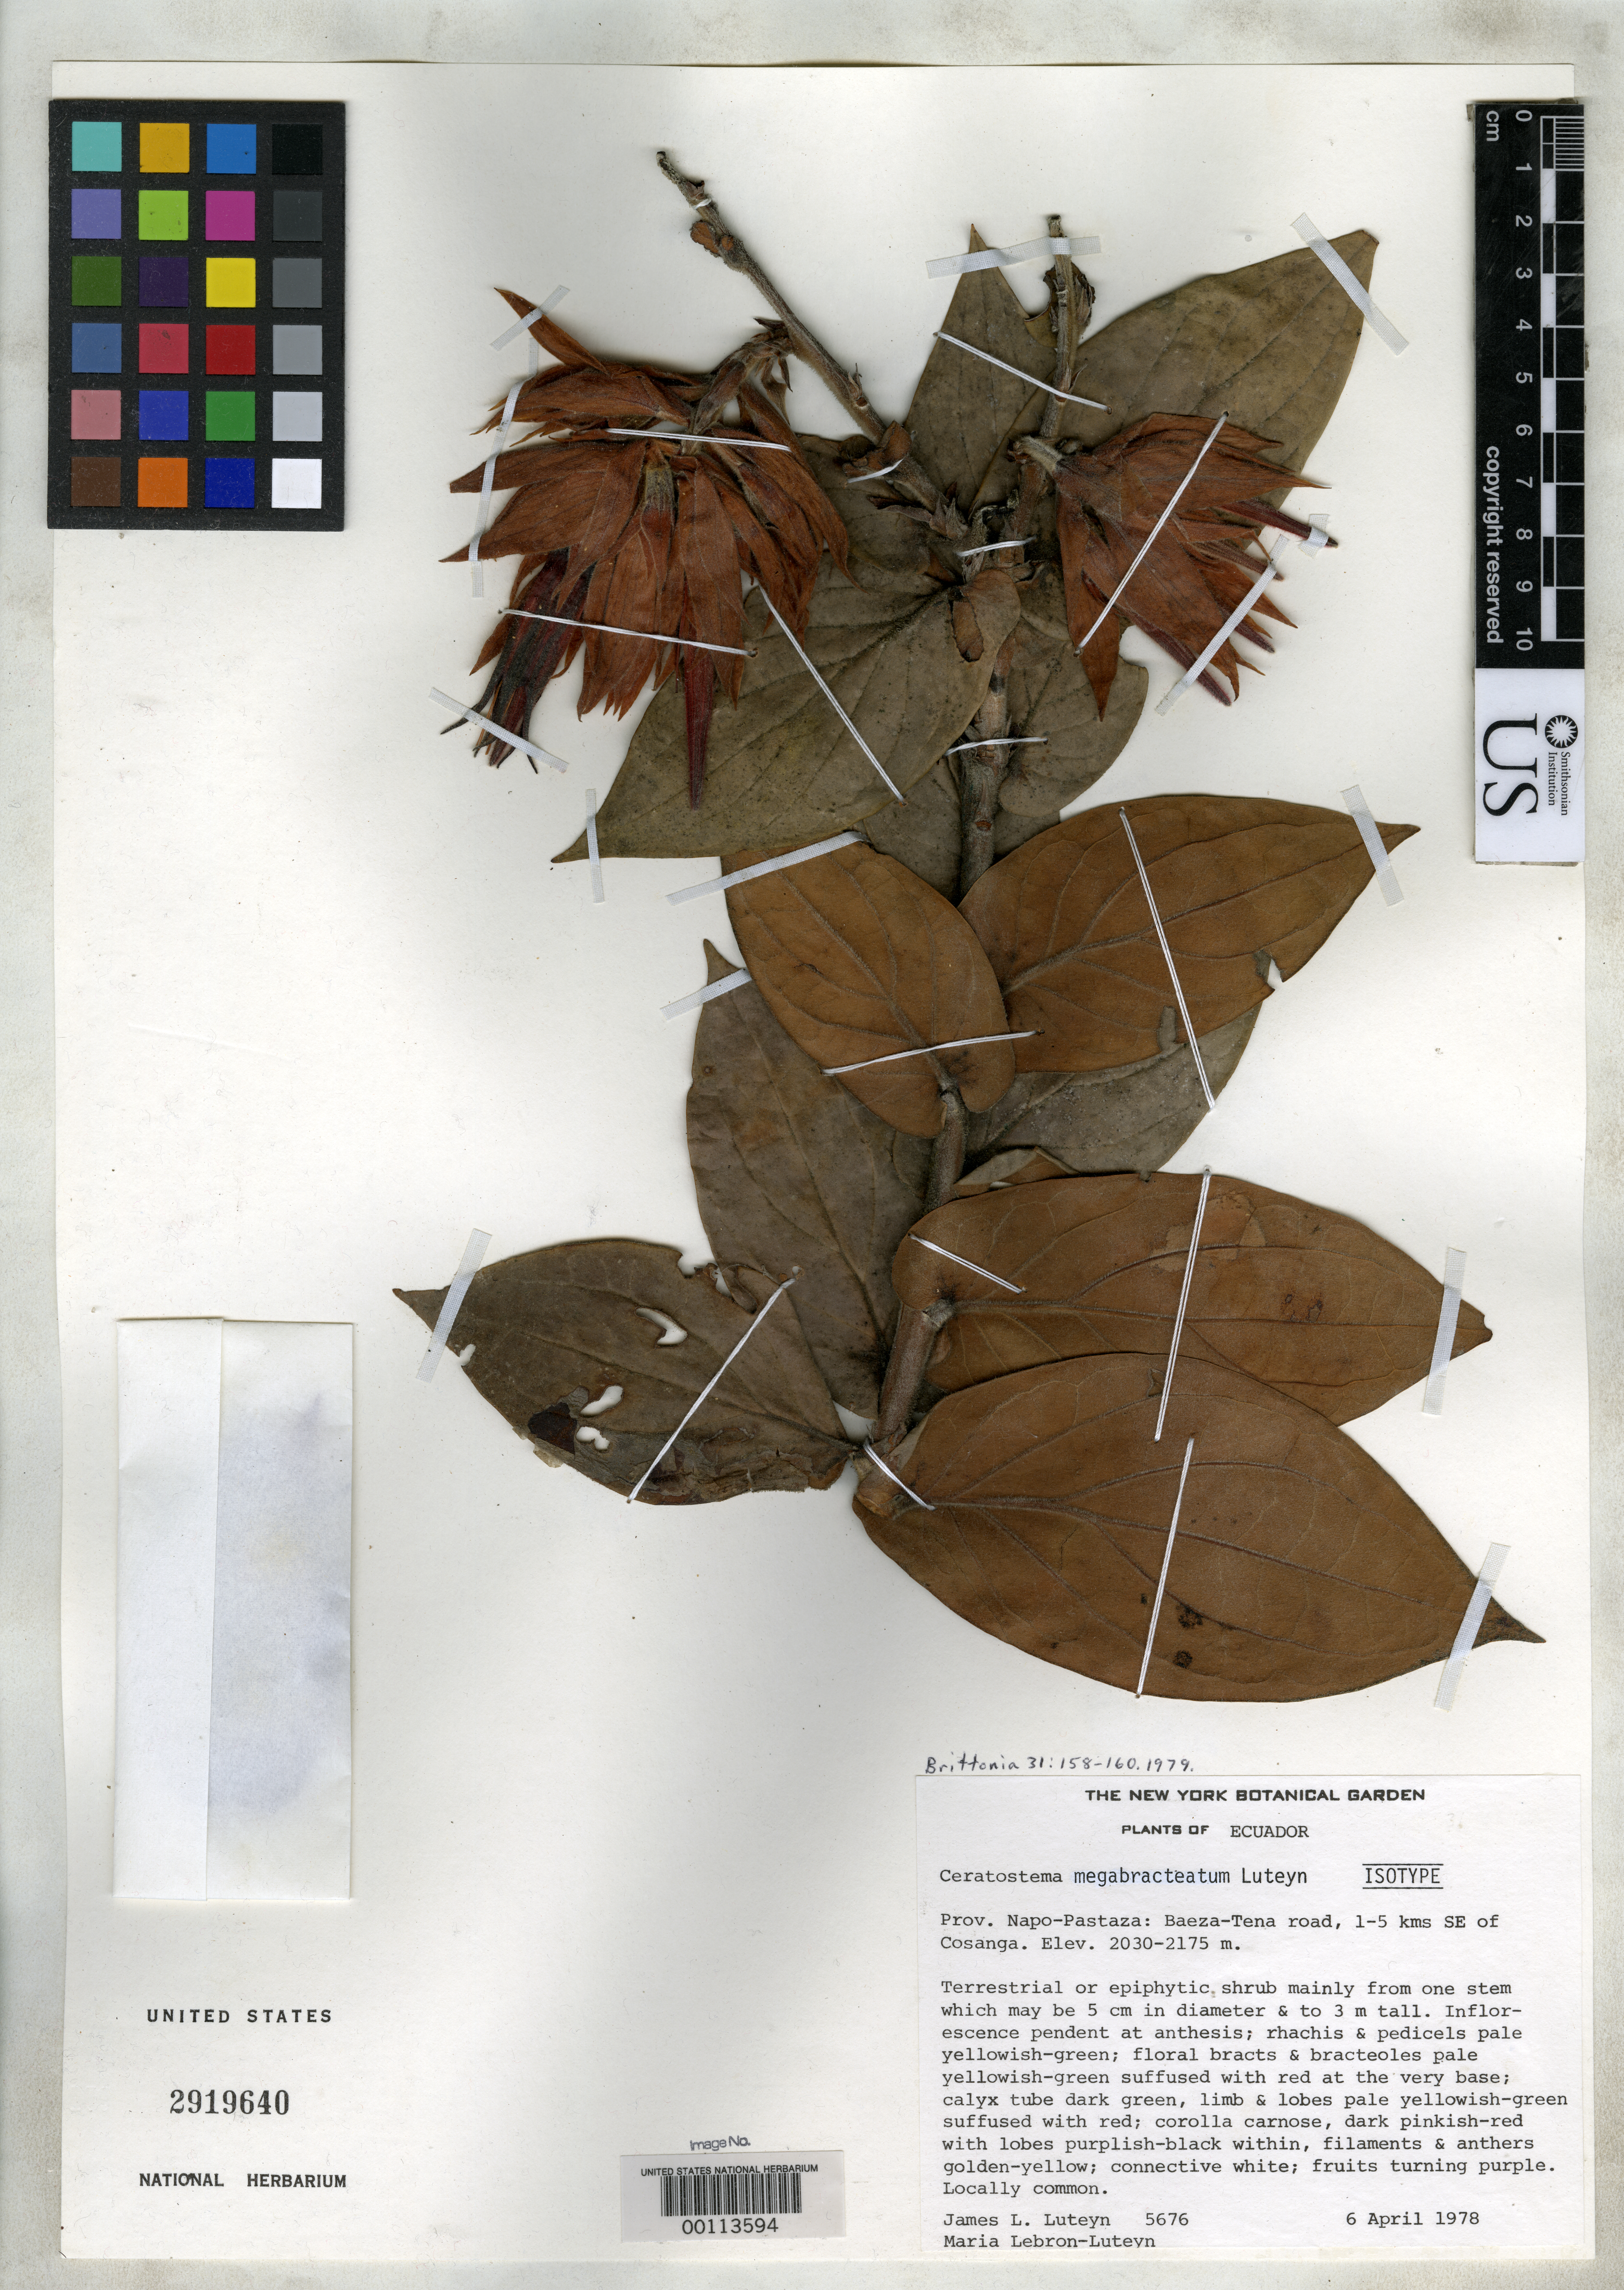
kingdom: Plantae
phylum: Tracheophyta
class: Magnoliopsida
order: Ericales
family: Ericaceae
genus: Ceratostema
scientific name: Ceratostema megabracteatum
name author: Luteyn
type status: Isotype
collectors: J. L. Luteyn & M. L. Lebrón-Luteyn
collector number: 5676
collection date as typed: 06 Apr 1978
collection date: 1978-04-06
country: Ecuador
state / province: Napo / Pastaza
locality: Baeza-Tena Rd, 1-5 km SSE of Cosanga.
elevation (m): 2030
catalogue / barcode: US 2919640